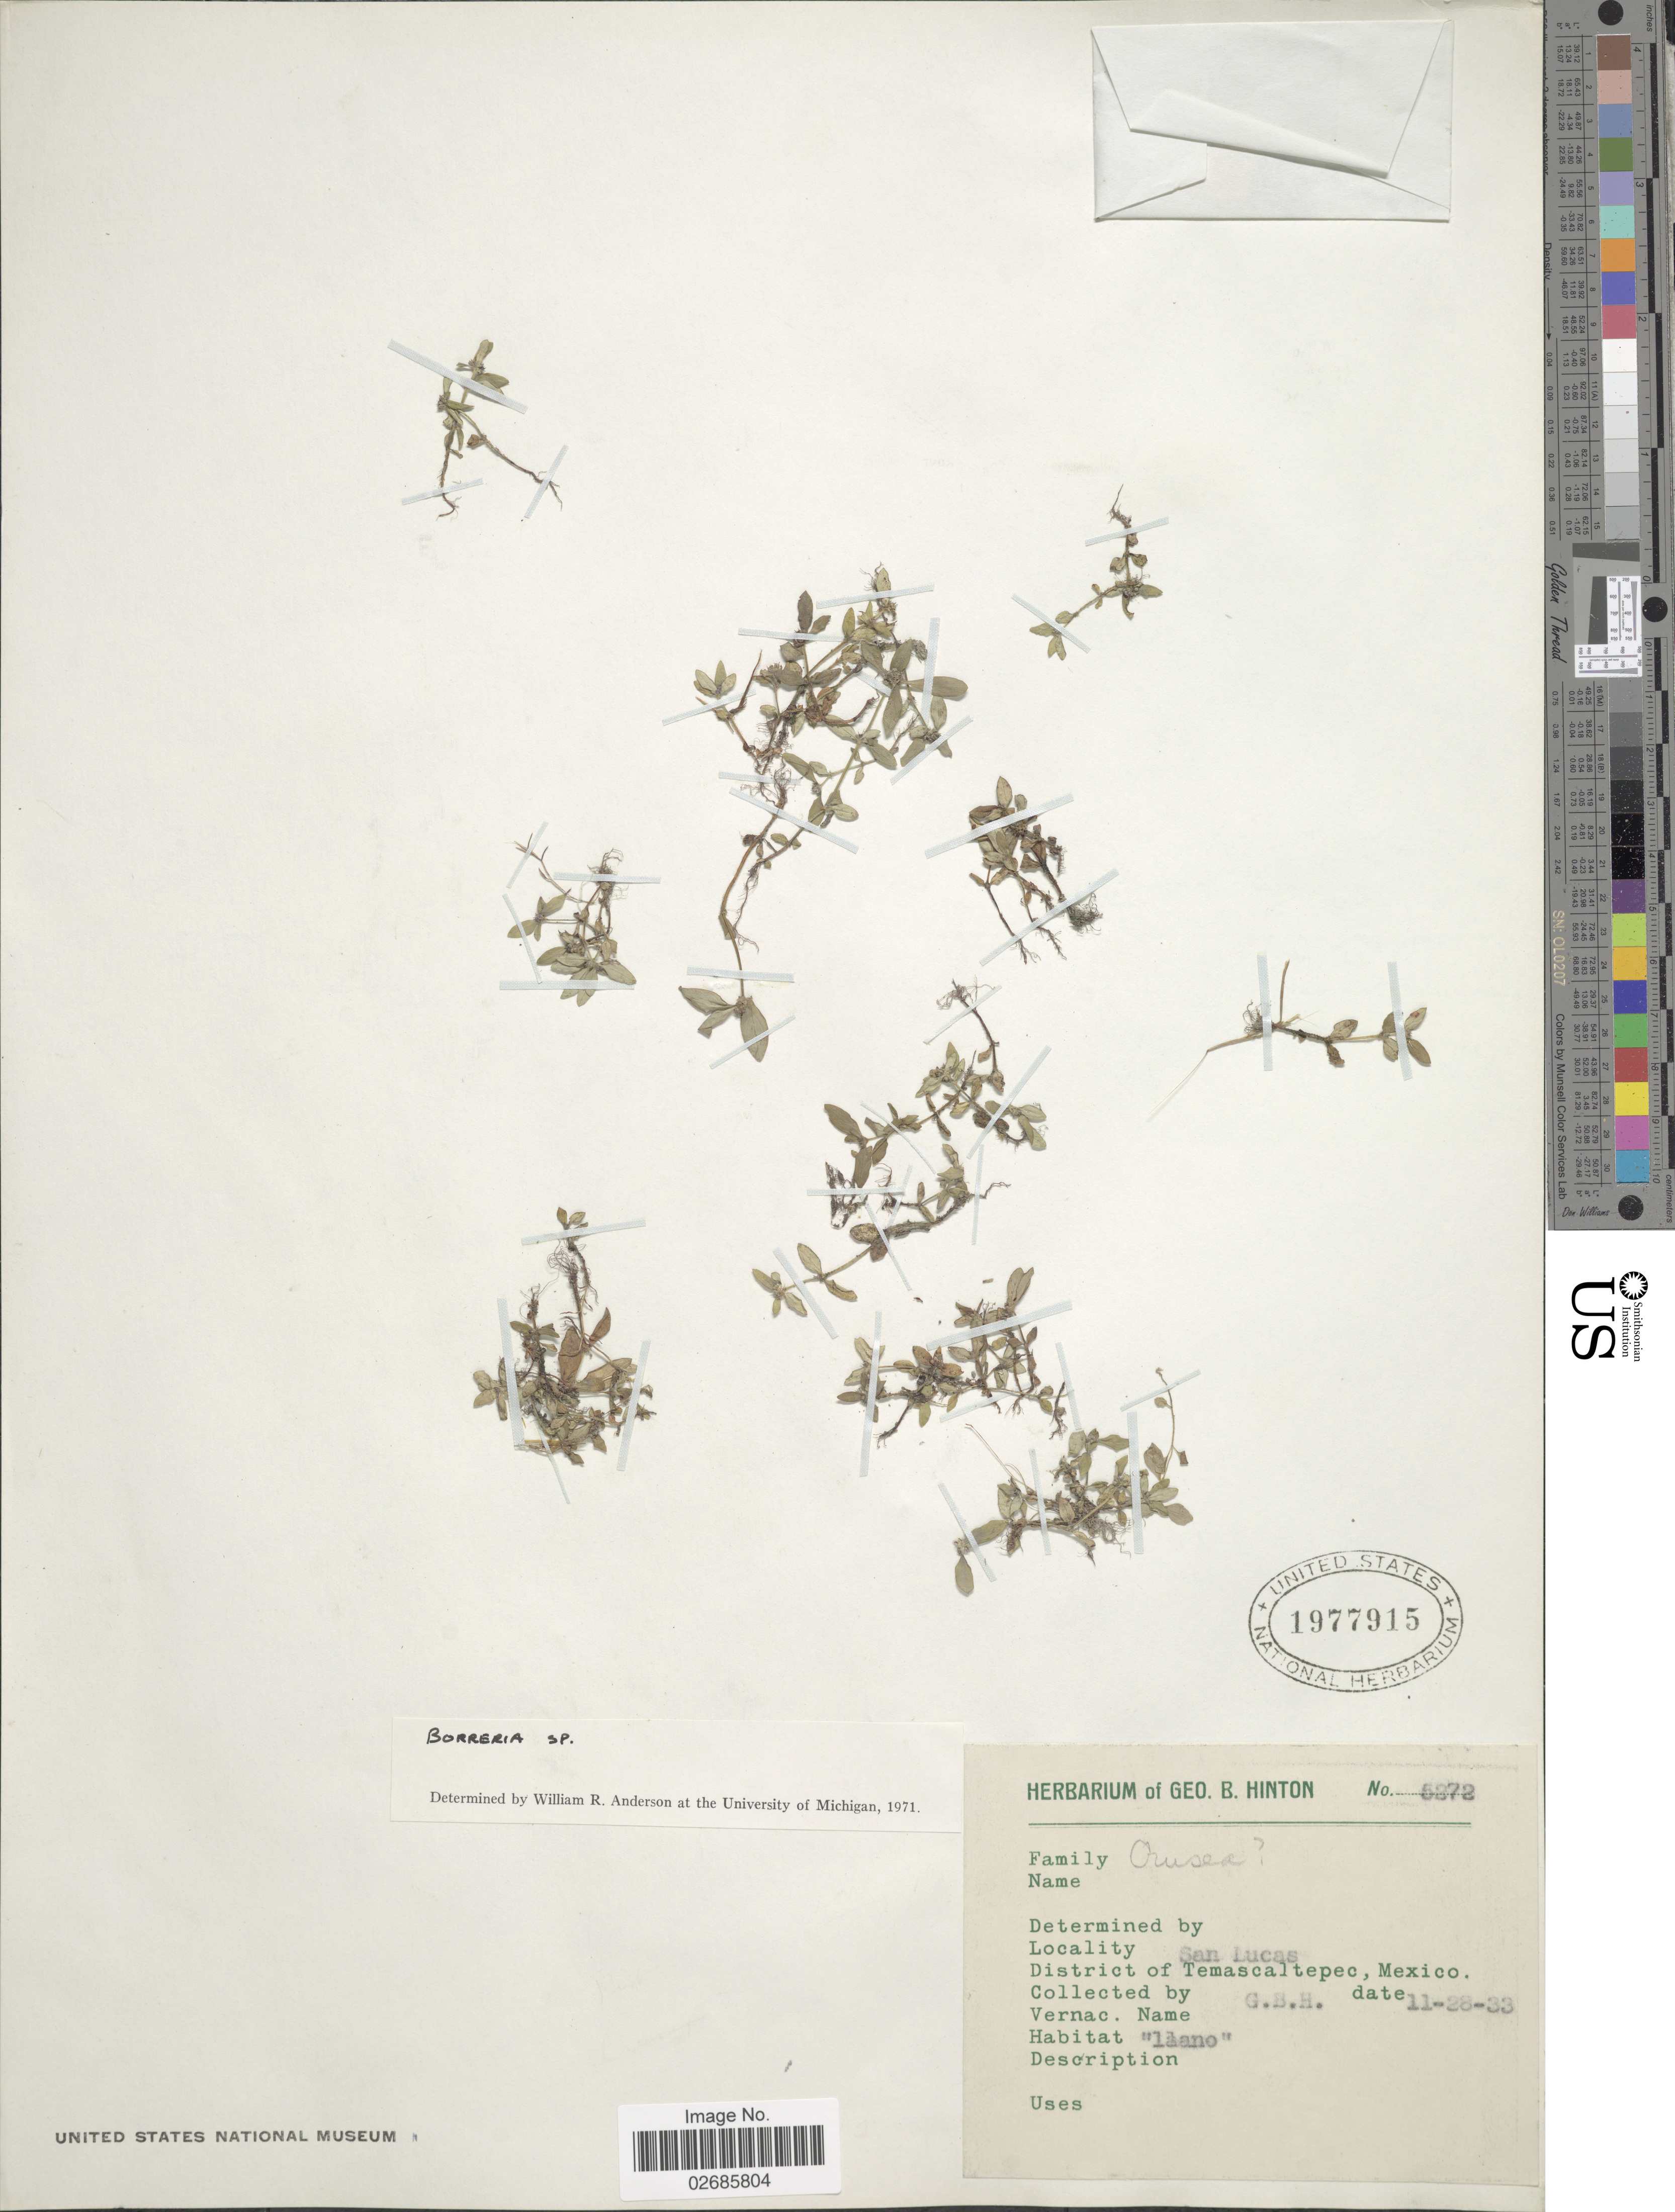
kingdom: Plantae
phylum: Tracheophyta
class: Magnoliopsida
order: Gentianales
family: Rubiaceae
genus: Borreria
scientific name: Borreria sp.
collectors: G. B. Hinton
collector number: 5272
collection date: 1933-11-28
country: Mexico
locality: San Lucas, District of Temascaltepec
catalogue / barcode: US 1977915